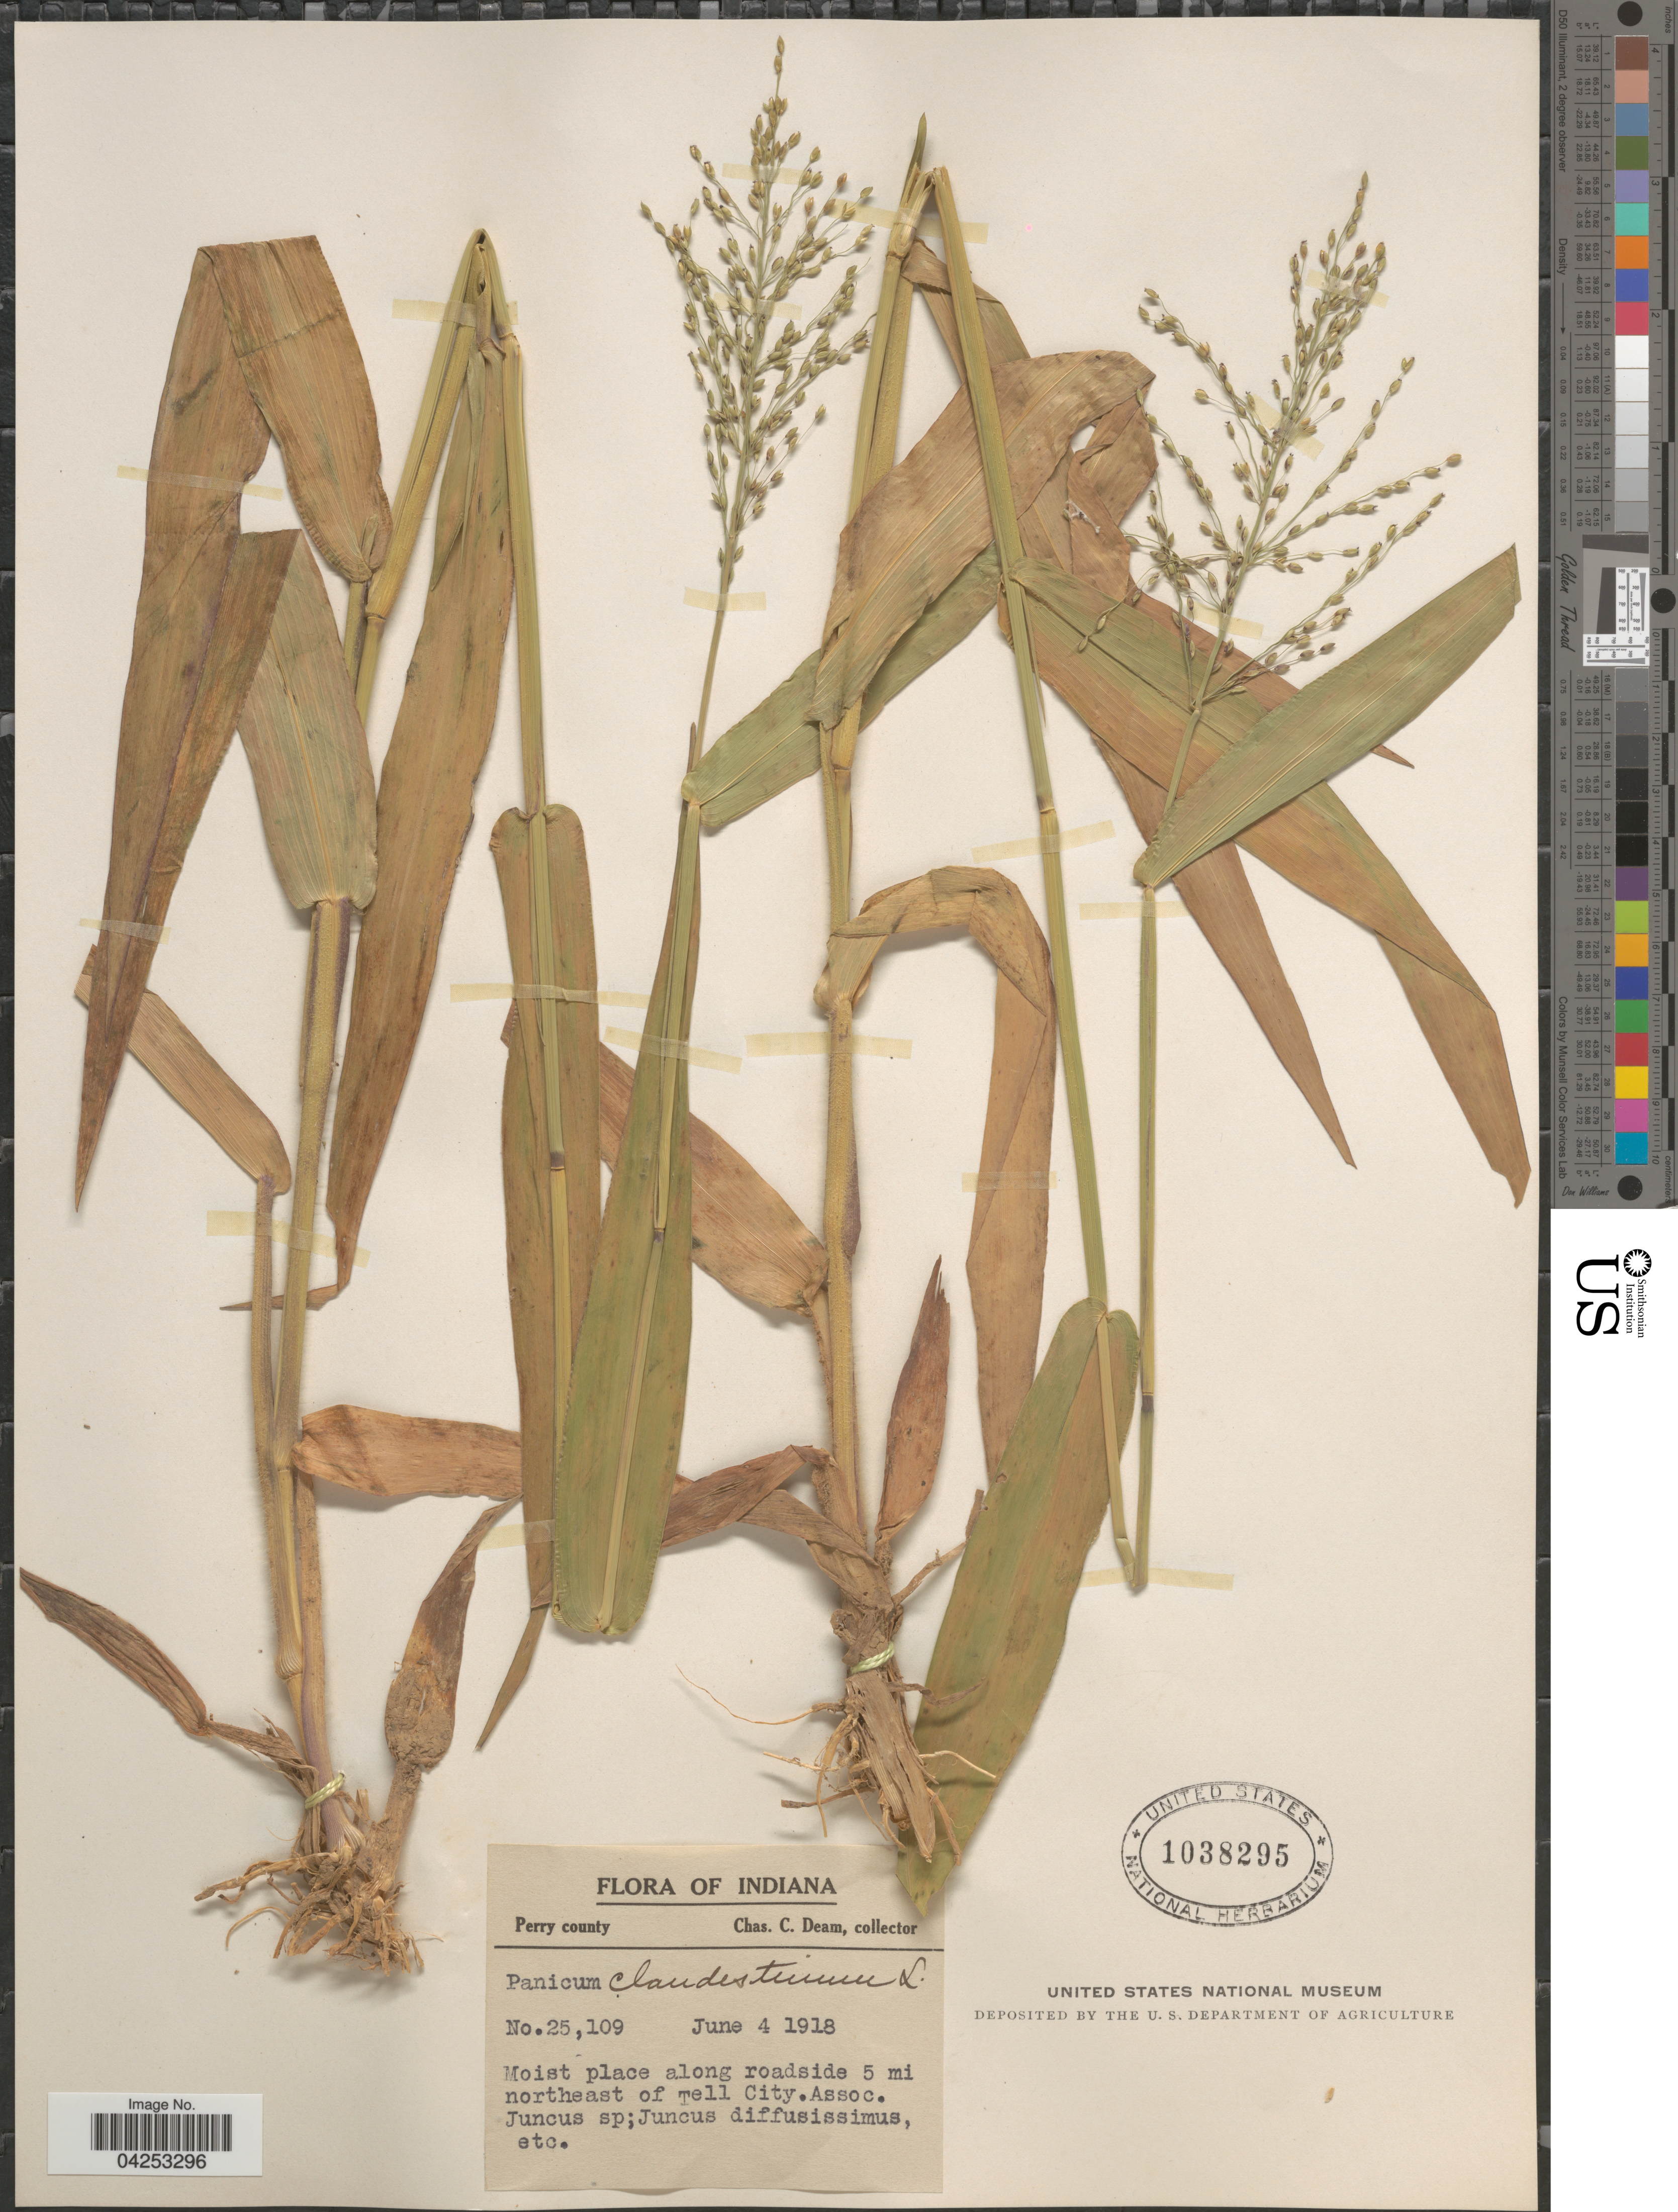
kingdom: Plantae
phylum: Tracheophyta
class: Liliopsida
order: Poales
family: Poaceae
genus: Dichanthelium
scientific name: Dichanthelium clandestinum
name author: (L.) Gould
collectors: C. C. Deam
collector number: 25109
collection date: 1918-06-04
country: United States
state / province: Indiana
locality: Perry county. Moist place along roadside 5 mi northeast of Tell City.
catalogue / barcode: US 1038295